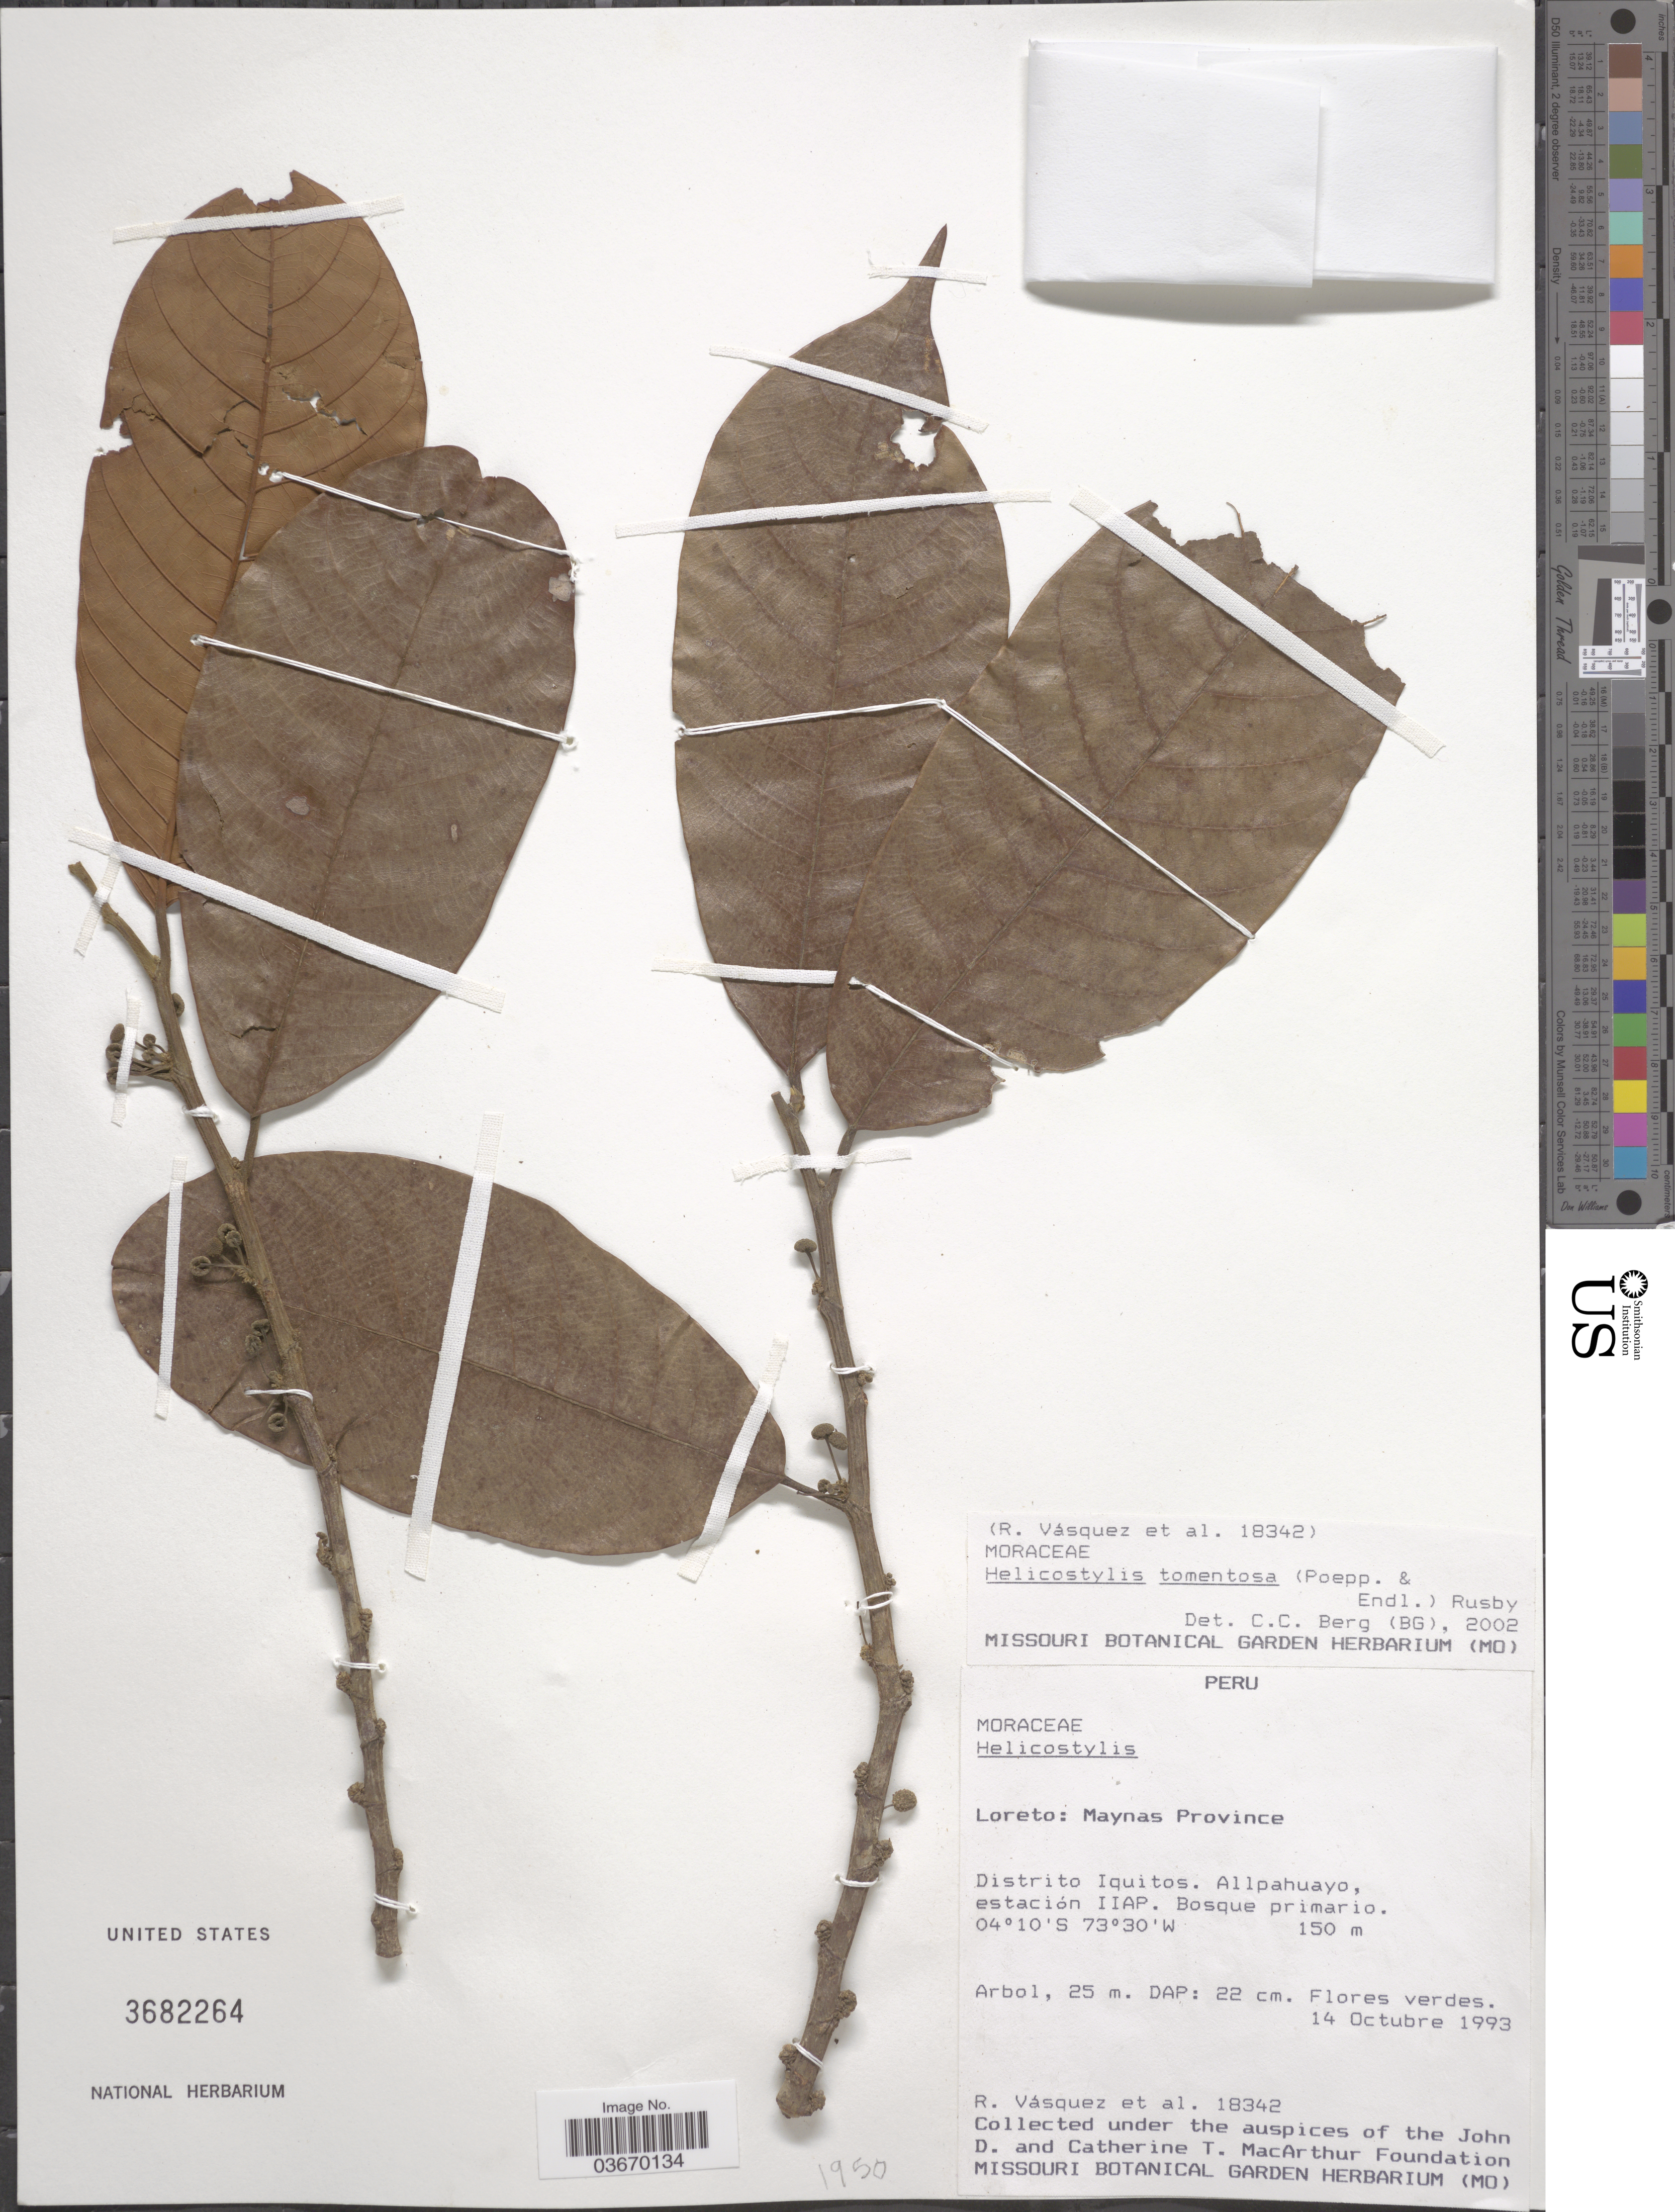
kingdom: Plantae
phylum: Tracheophyta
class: Magnoliopsida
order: Rosales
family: Moraceae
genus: Helicostylis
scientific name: Helicostylis tomentosa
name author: (Poepp. & Endl.) Rusby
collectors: R. Vásquez & et al.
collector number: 18342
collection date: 1993-10-14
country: Peru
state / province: Loreto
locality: Maynas Province. Distrito Iquitos. Allpahuayo, estación IIAP.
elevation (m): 150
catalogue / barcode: US 3682264